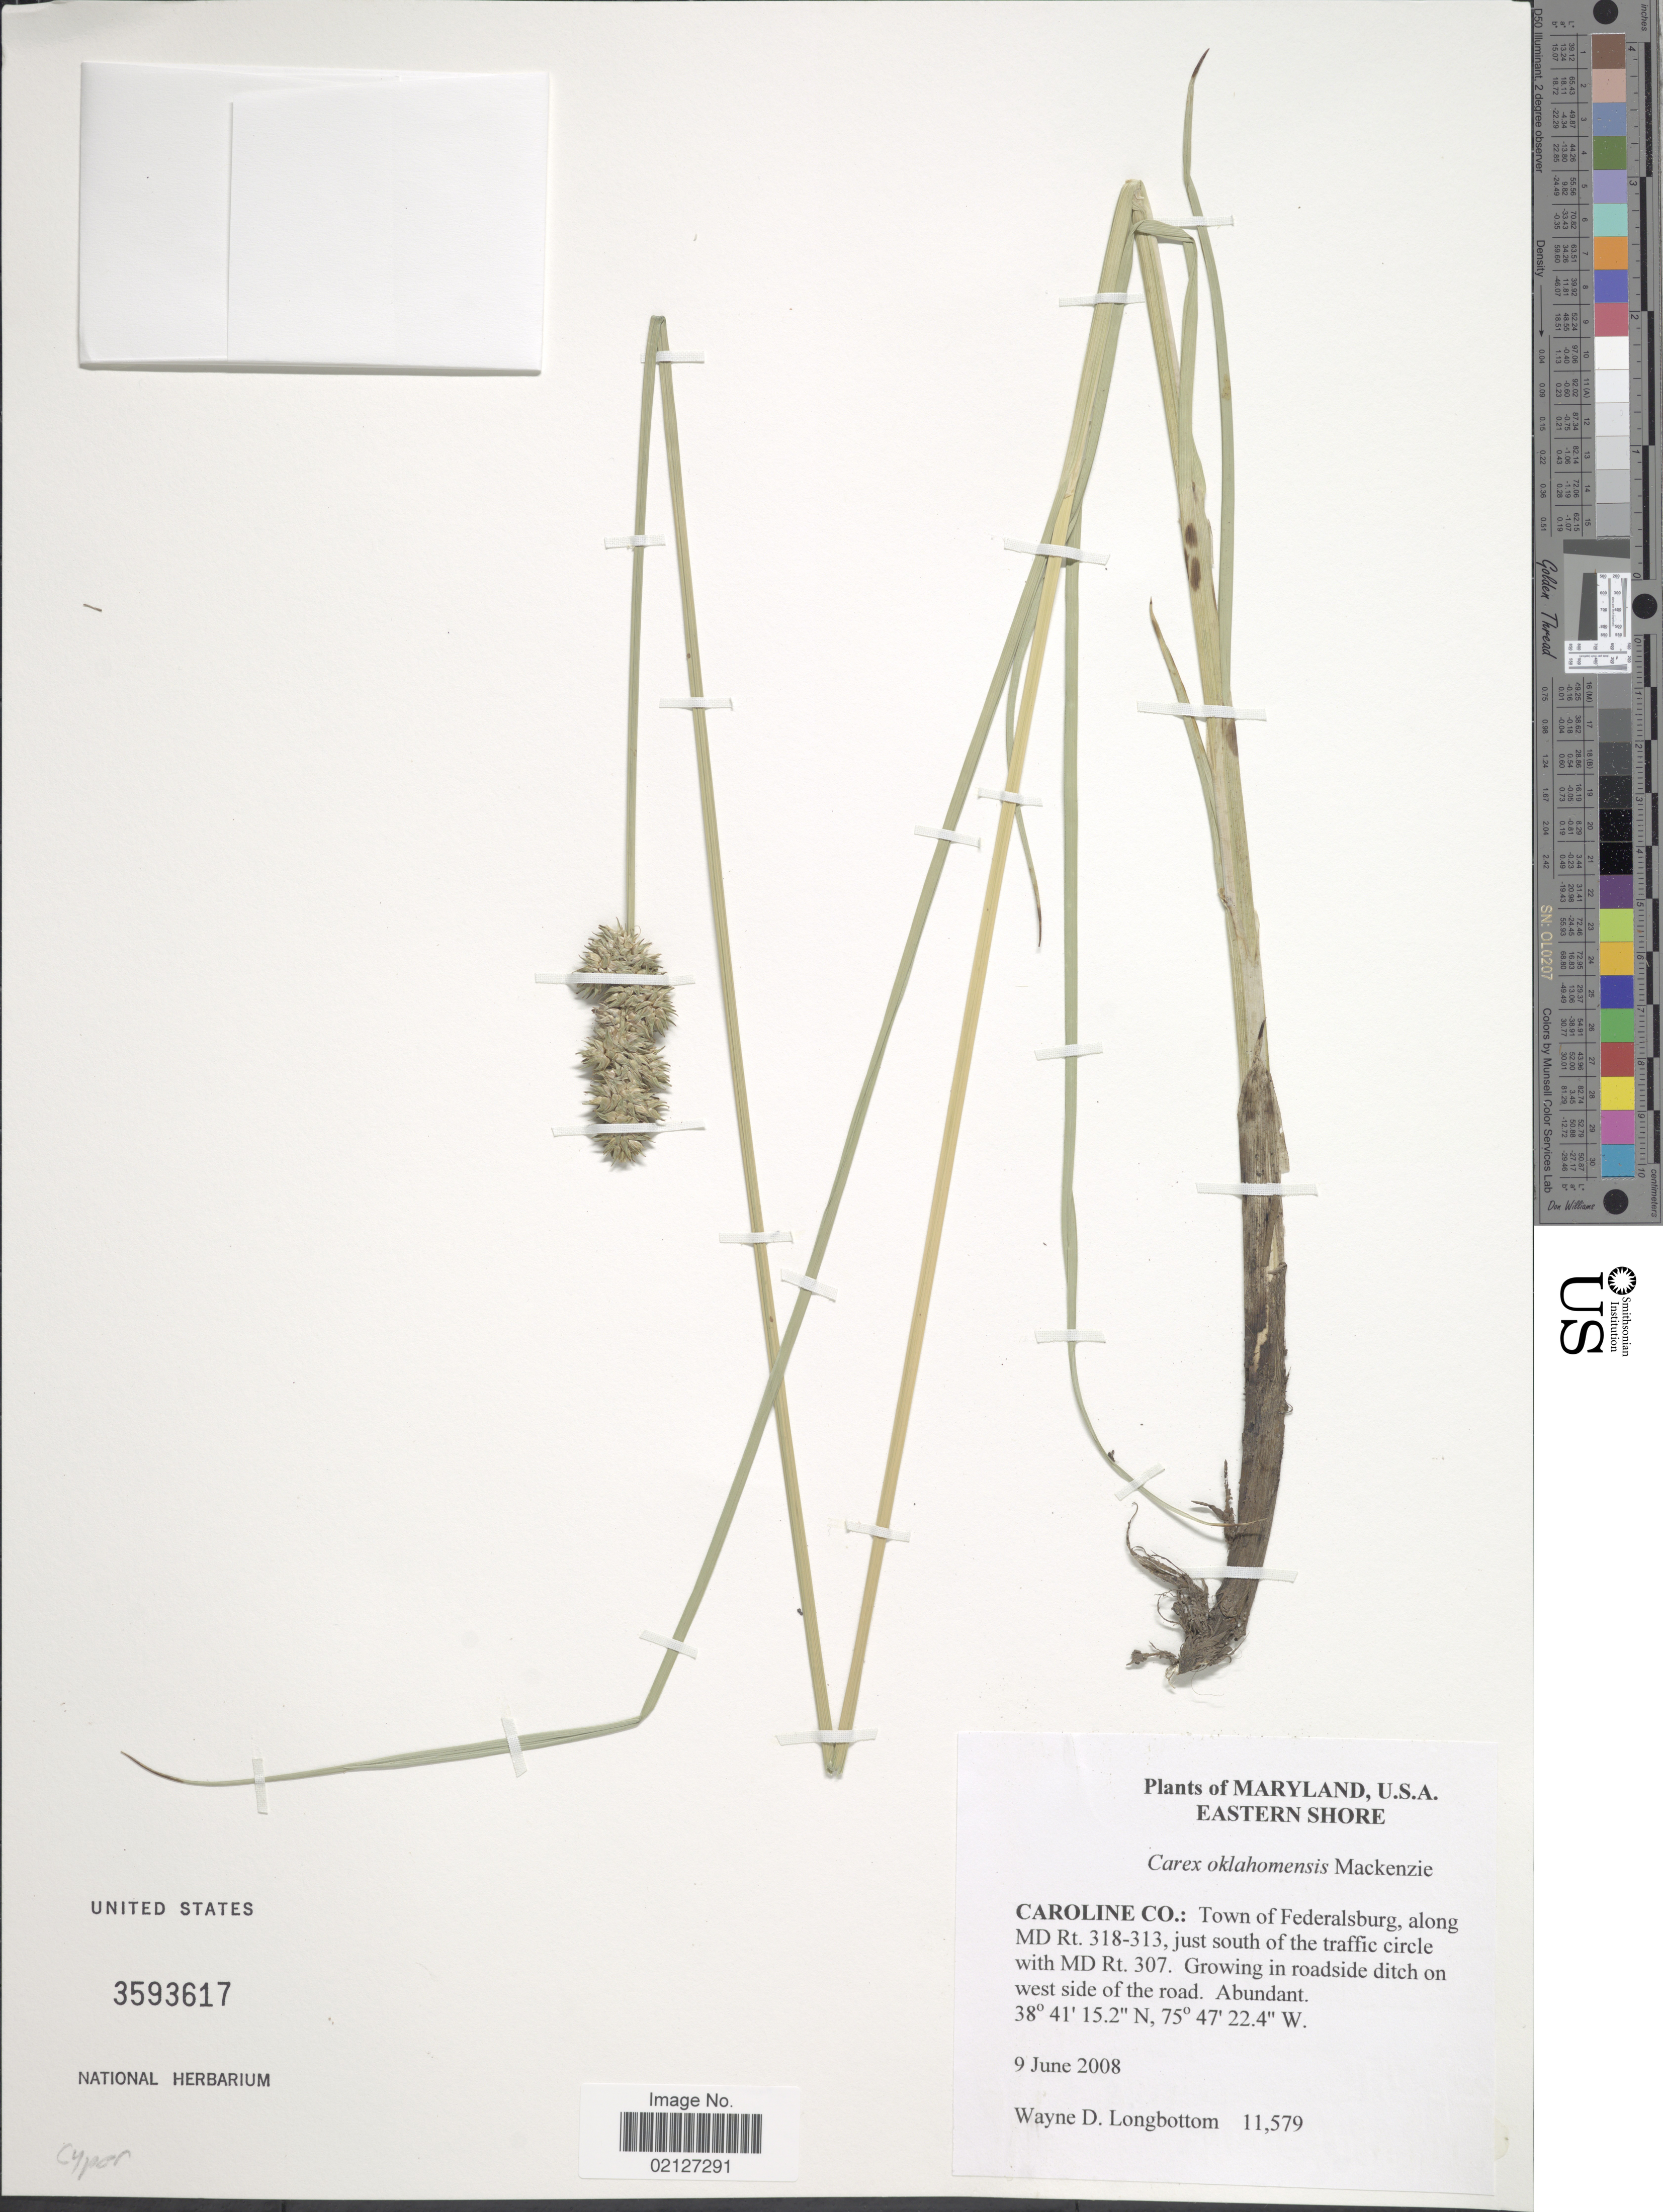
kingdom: Plantae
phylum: Tracheophyta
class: Liliopsida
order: Poales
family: Cyperaceae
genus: Carex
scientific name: Carex oklahomensis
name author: Mack.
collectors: W. D. Longbottom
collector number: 11579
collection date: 2008-06-09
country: United States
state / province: Massachusetts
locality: Eastern Shore, Caroline Co.: town of Federalsburg, along MD Rt. 318-313, just south of the traffic circle with MD Rt.307, growing in roadside ditch on west side of the, abundant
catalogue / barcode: US 3593617